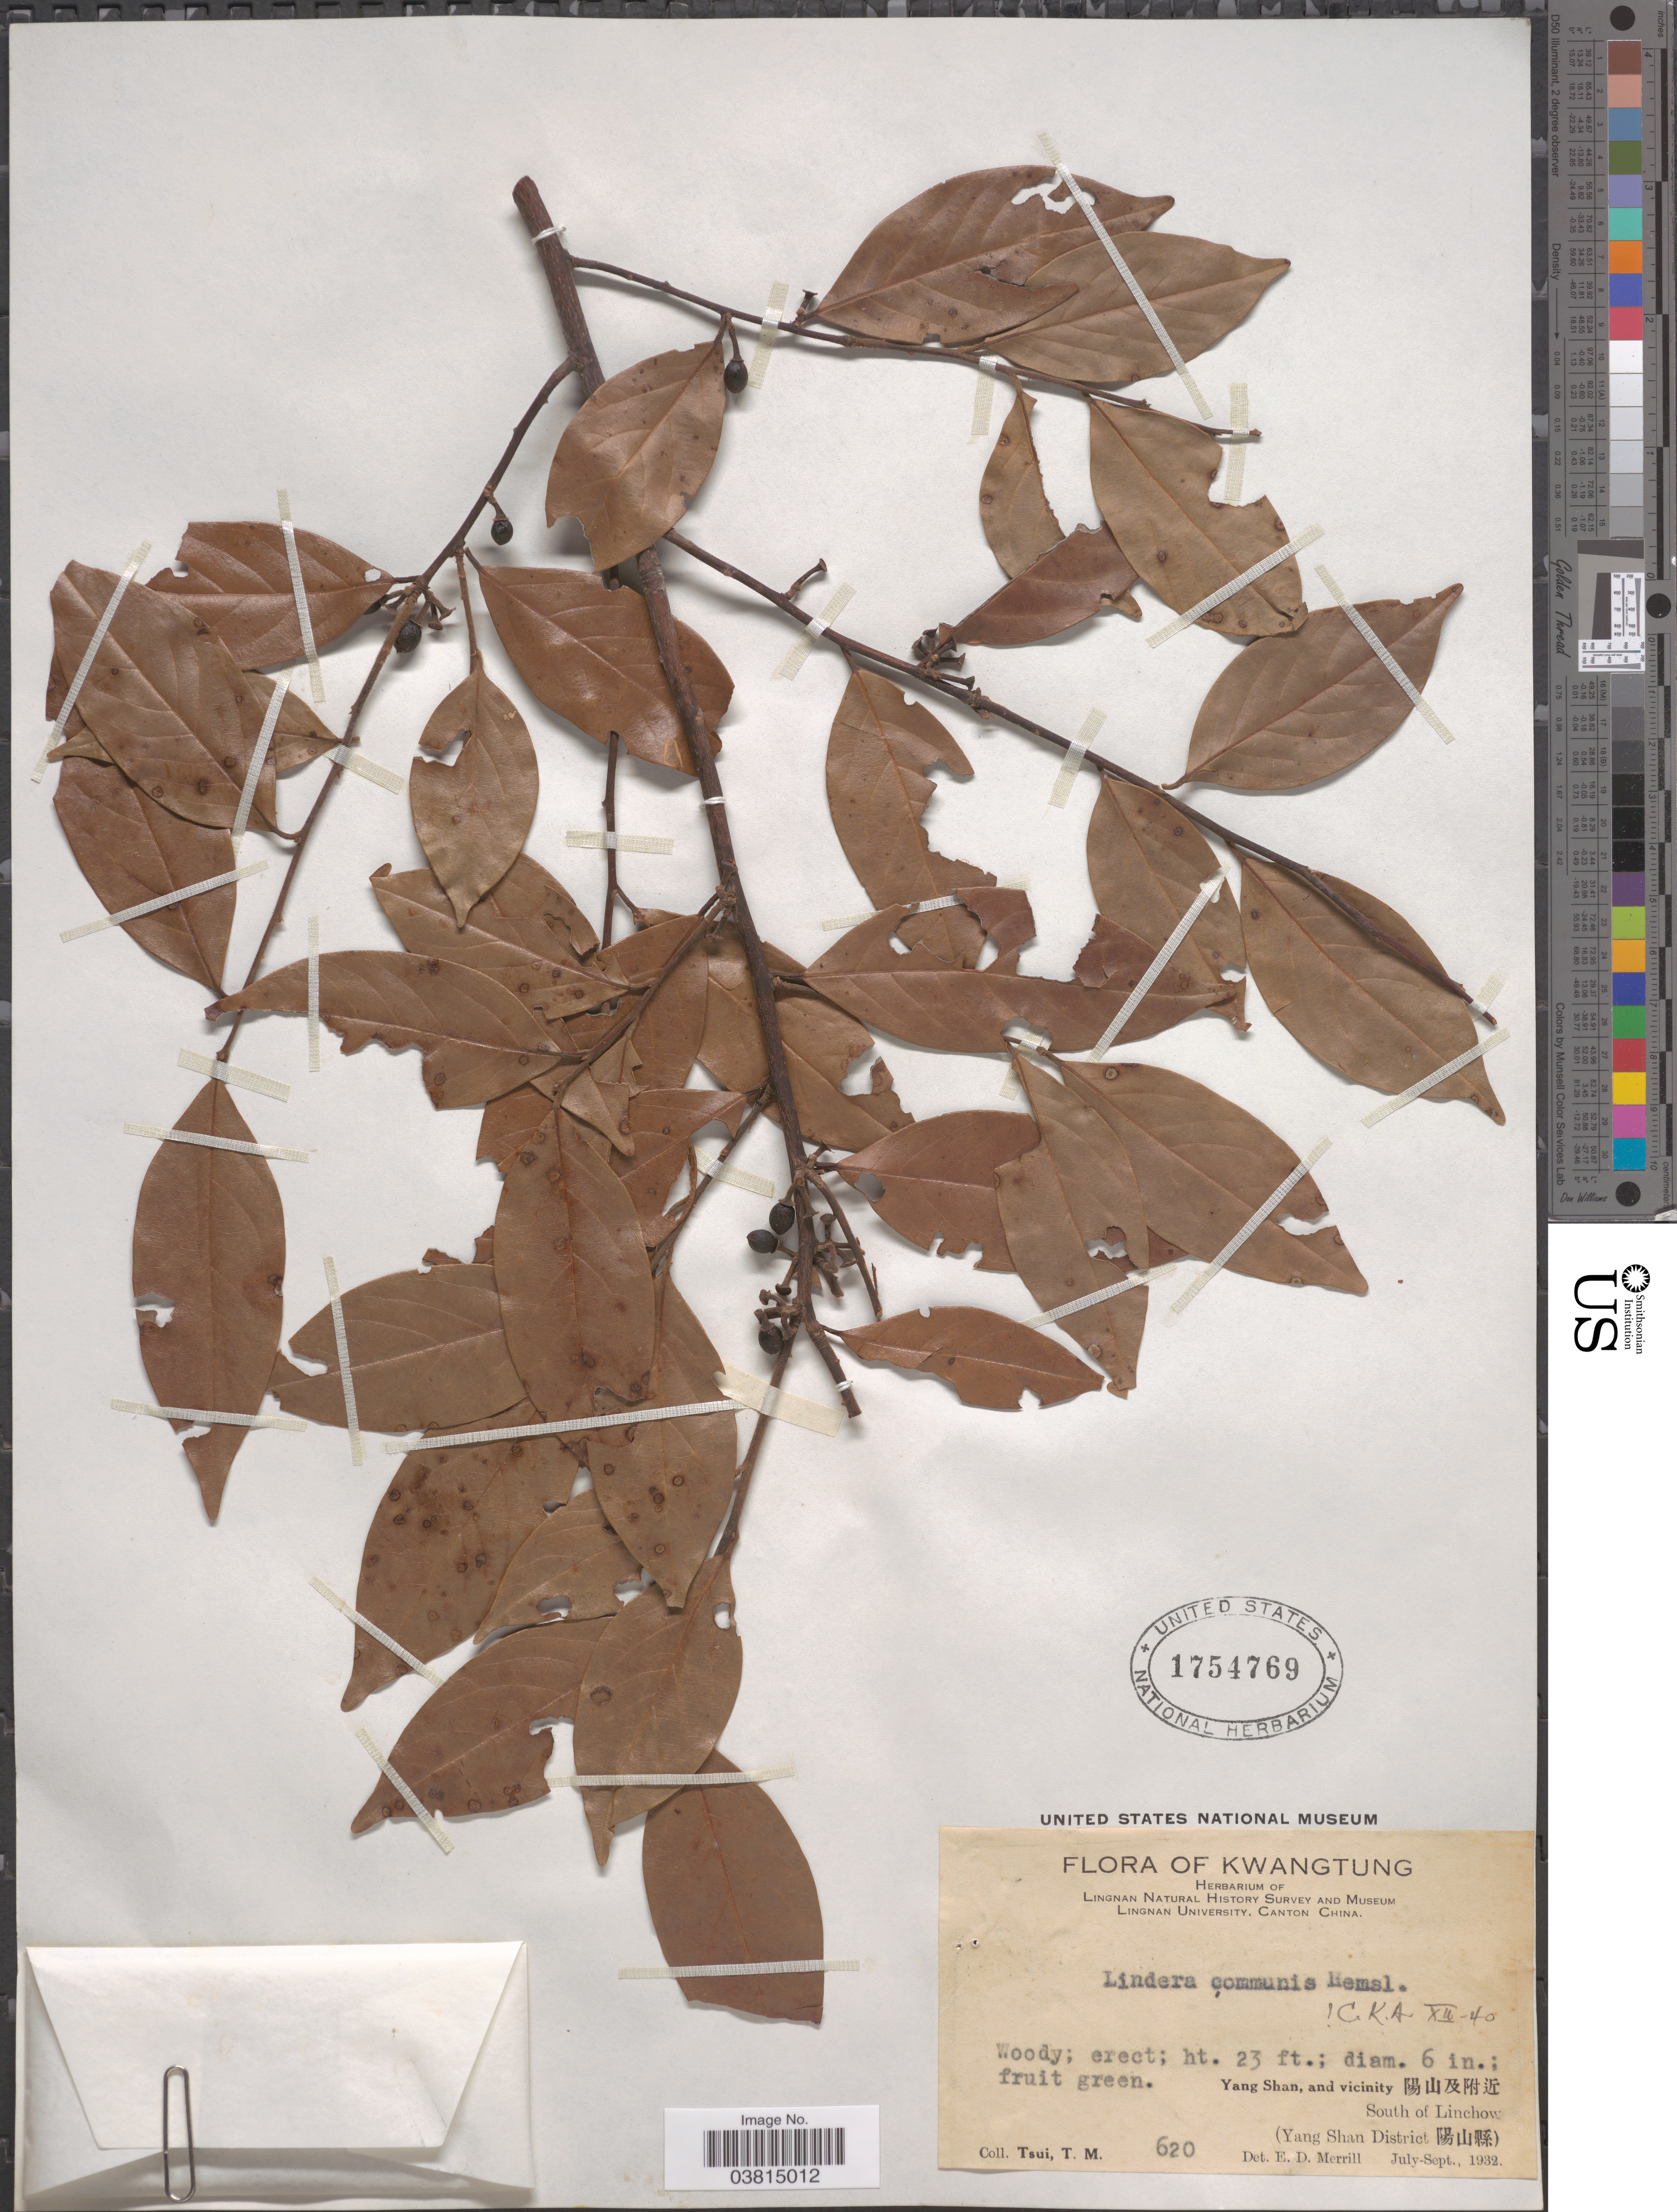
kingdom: Plantae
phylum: Tracheophyta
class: Magnoliopsida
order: Laurales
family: Lauraceae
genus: Lindera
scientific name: Lindera communis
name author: Hemsl.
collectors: T. Tsui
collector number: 620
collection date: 1932-07/1932-09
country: China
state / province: Guangdong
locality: Kwangtung. Yang Shan, and vicinity. X. South of Linchow. (Yang Shan District X).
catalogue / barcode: US 1754769